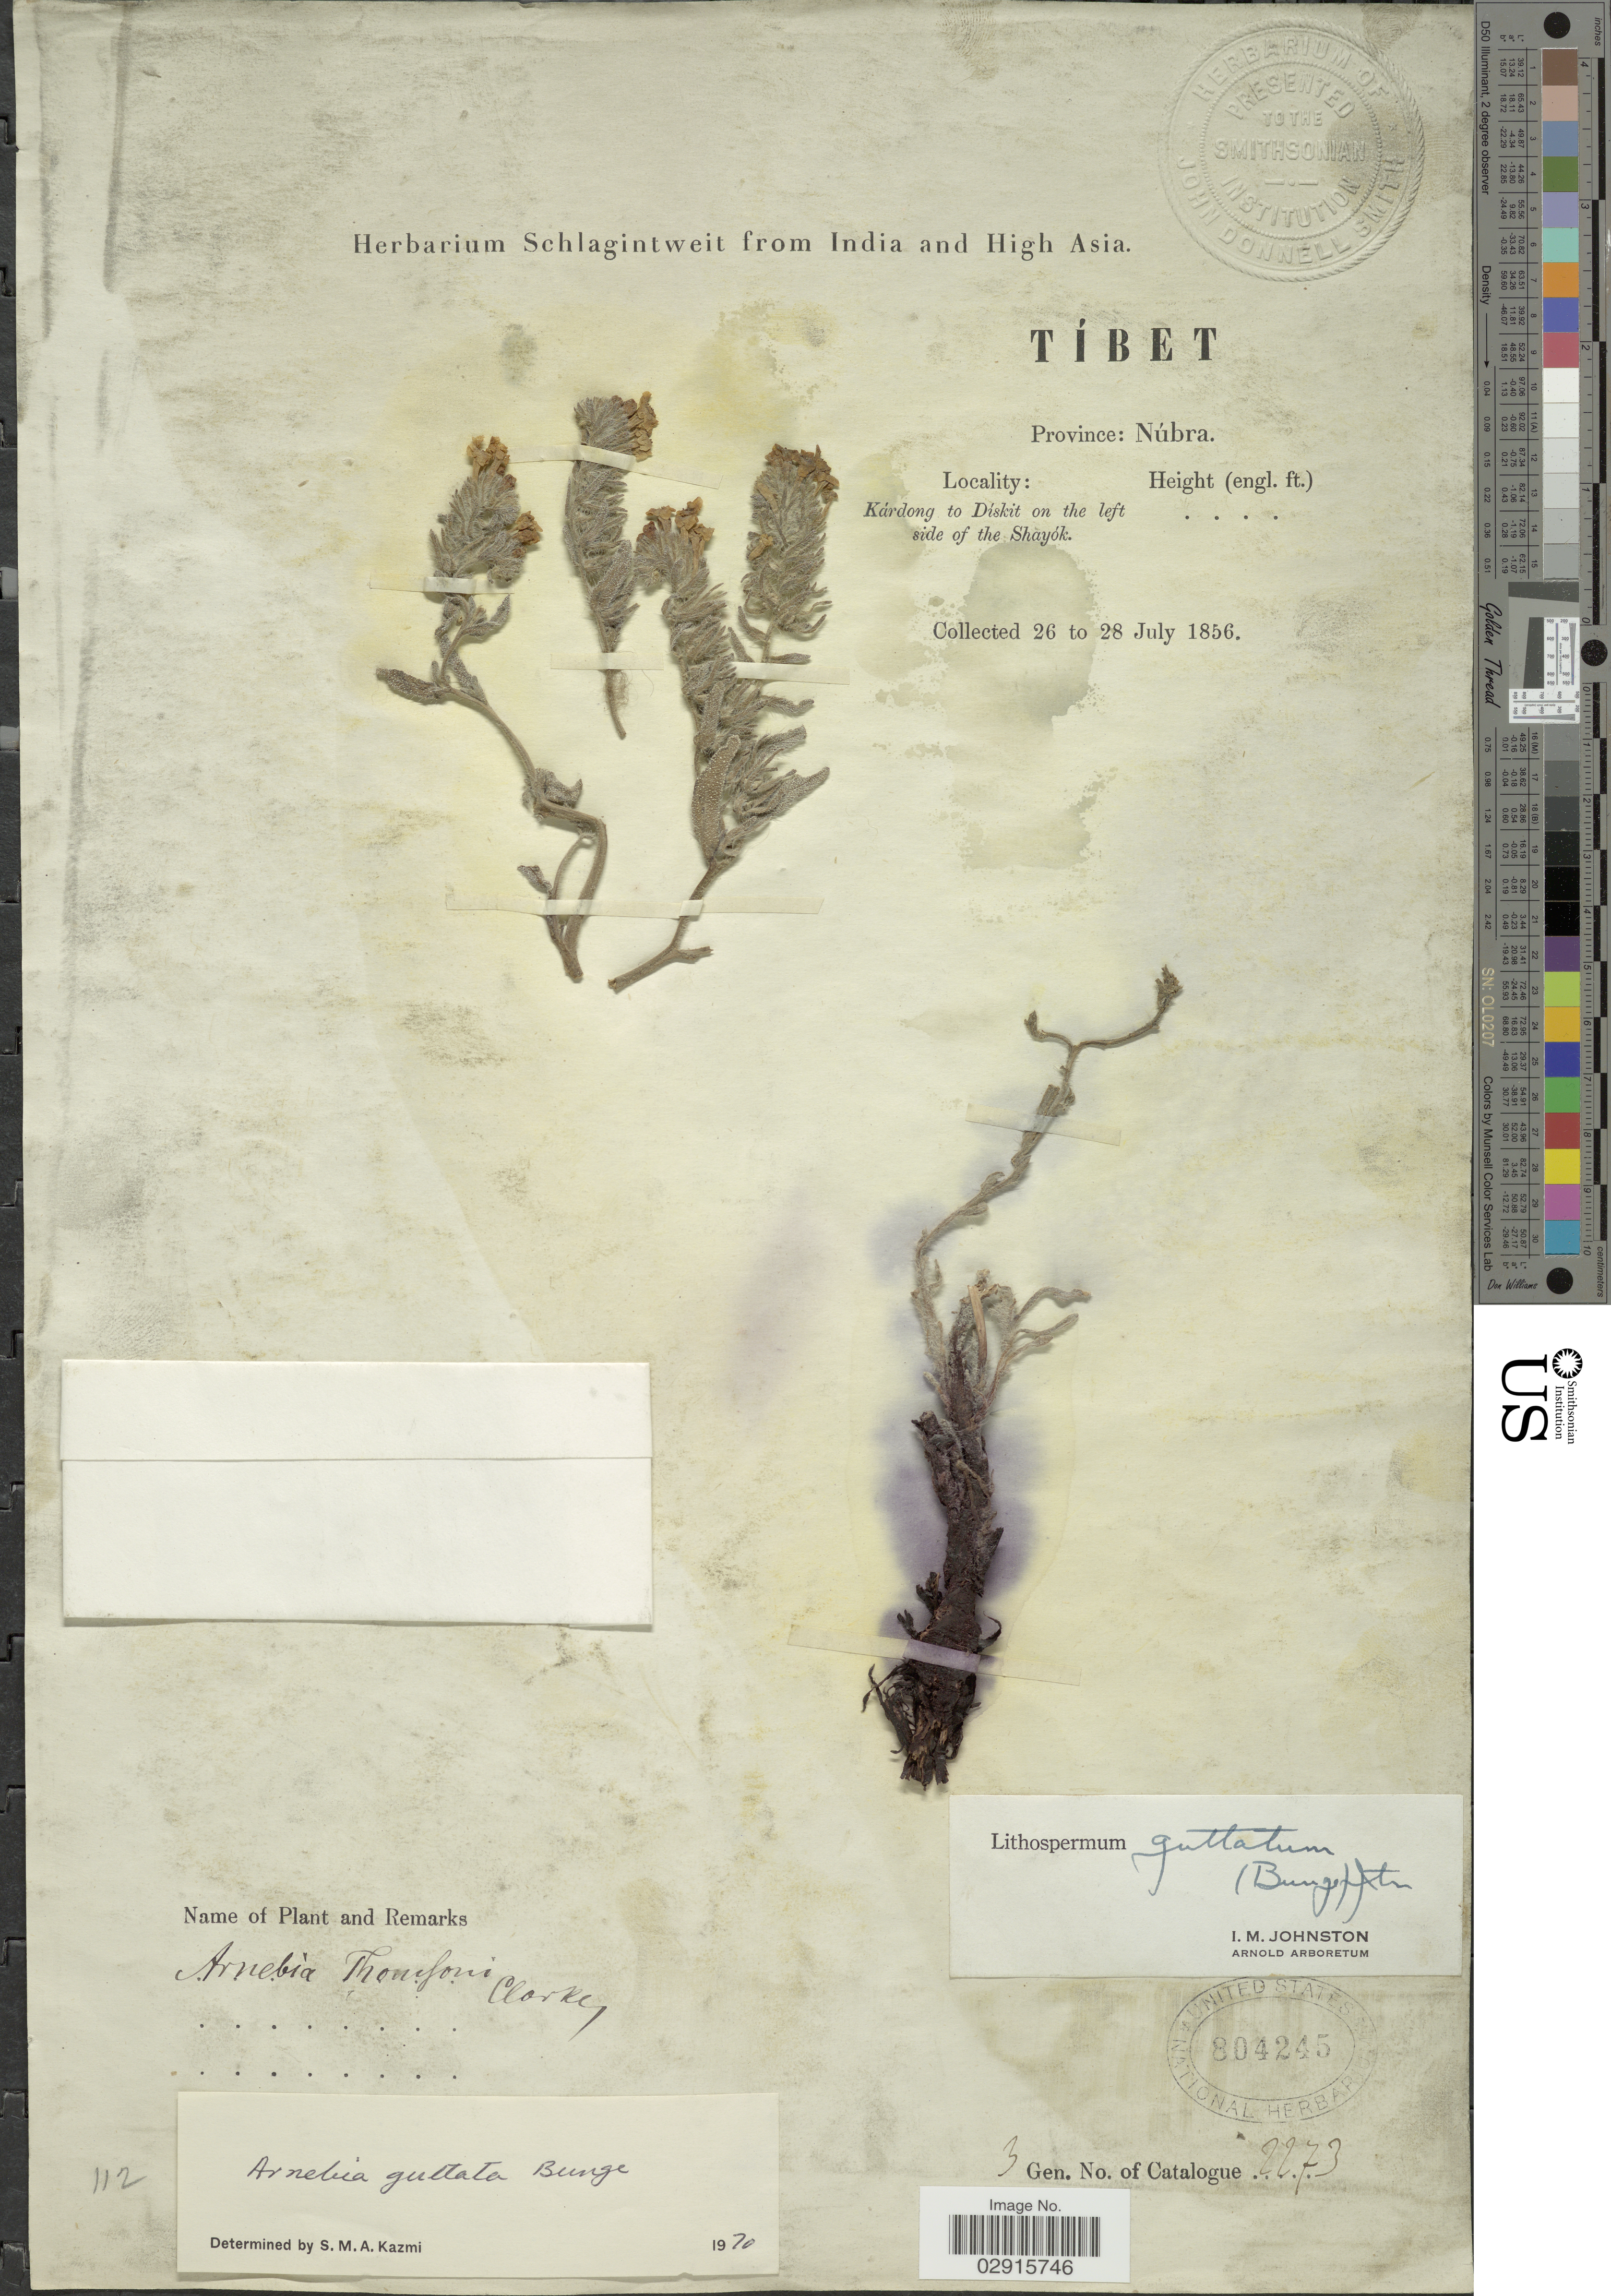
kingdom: Plantae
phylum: Tracheophyta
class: Magnoliopsida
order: Boraginales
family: Boraginaceae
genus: Arnebia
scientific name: Arnebia guttata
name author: Bunge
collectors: ex herb. Schlagintweit from India and High Asia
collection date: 1856-07-26/1856-07-28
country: China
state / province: Xizang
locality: Tíbet. Kárdong to Dískit on the left side of the Shayók.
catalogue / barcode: US 804245